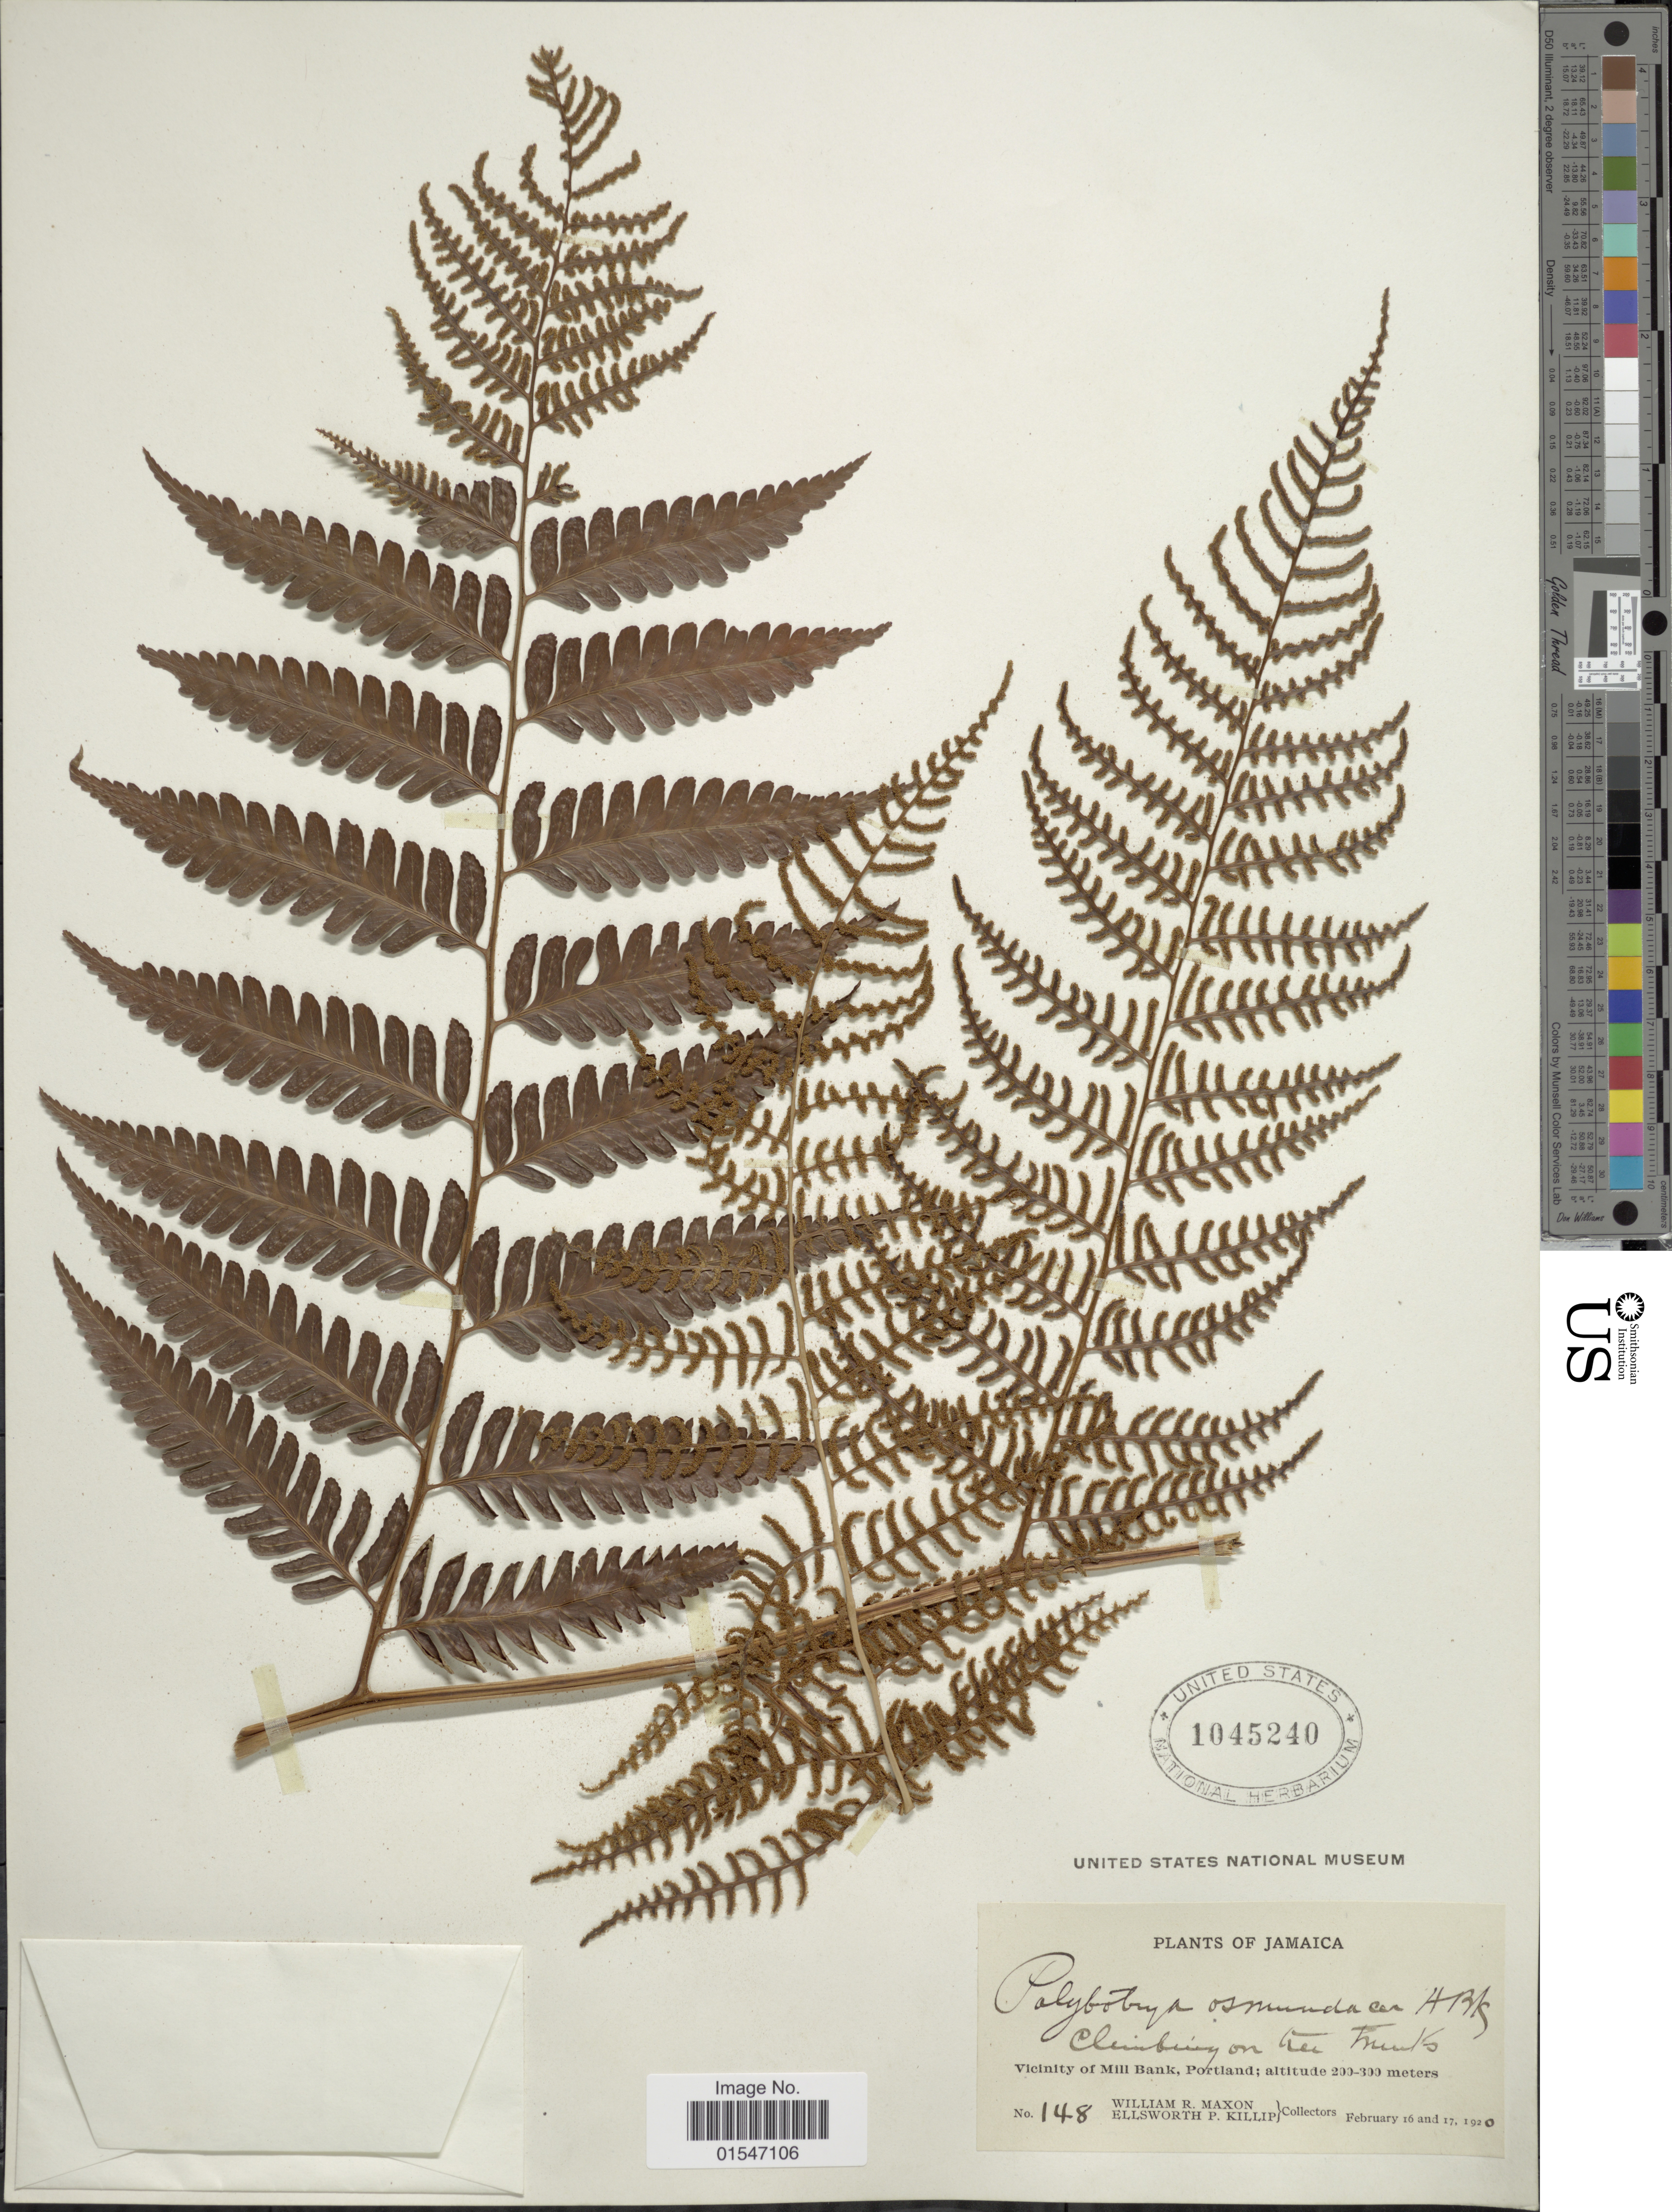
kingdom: Plantae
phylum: Tracheophyta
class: Polypodiopsida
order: Polypodiales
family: Dryopteridaceae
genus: Polybotrya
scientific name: Polybotrya osmundacea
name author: Humb. & Bonpl. ex Willd.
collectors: W. R. Maxon & E. P. Killip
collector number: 148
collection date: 1920-02-16/1920-02-17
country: Jamaica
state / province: Portland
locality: Vicinity of Mill Bank, Portland.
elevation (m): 200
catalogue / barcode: US 1045240